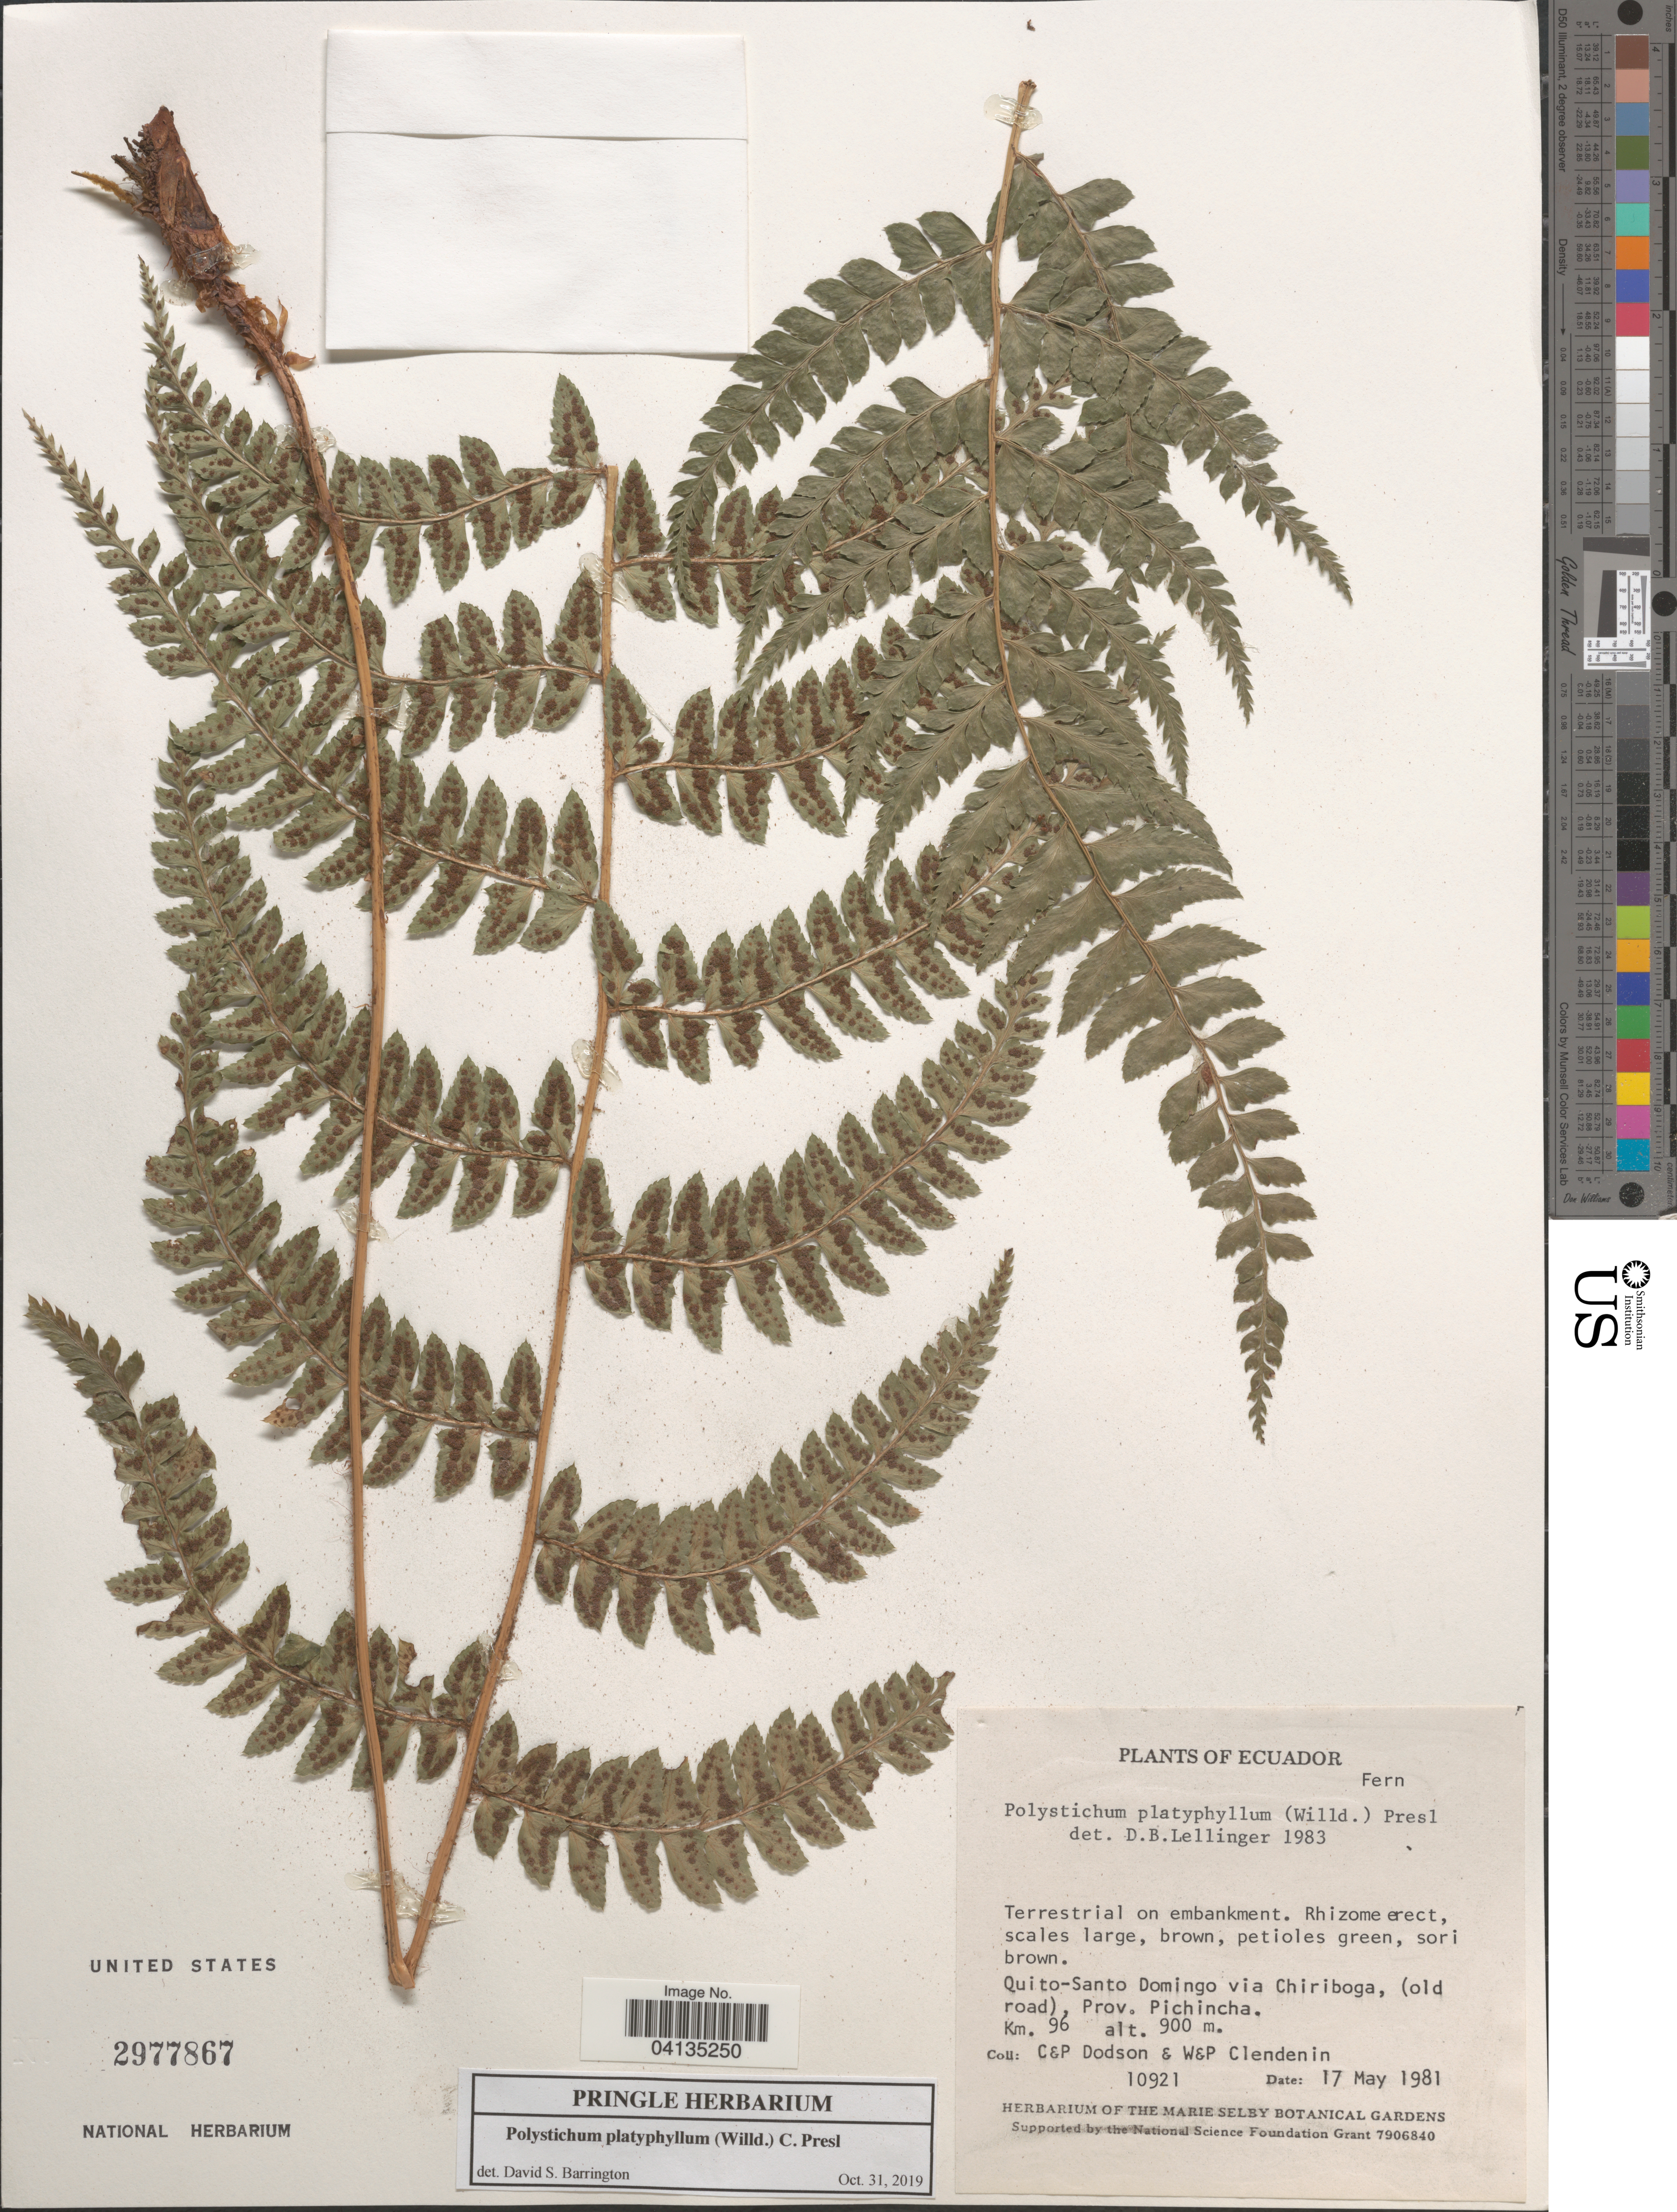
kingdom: Plantae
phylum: Tracheophyta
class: Polypodiopsida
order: Polypodiales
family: Dryopteridaceae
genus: Polystichum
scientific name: Polystichum platyphyllum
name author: (Willd.) C. Presl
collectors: C. Dodson, P. Dodson, W. Clendenin & P. Clendenin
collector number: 10921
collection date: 1981-05-17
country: Ecuador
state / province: Pichincha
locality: Quito-Santo Domingo via Chiriboga, (old road). Km. 96.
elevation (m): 900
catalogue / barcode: US 2977867